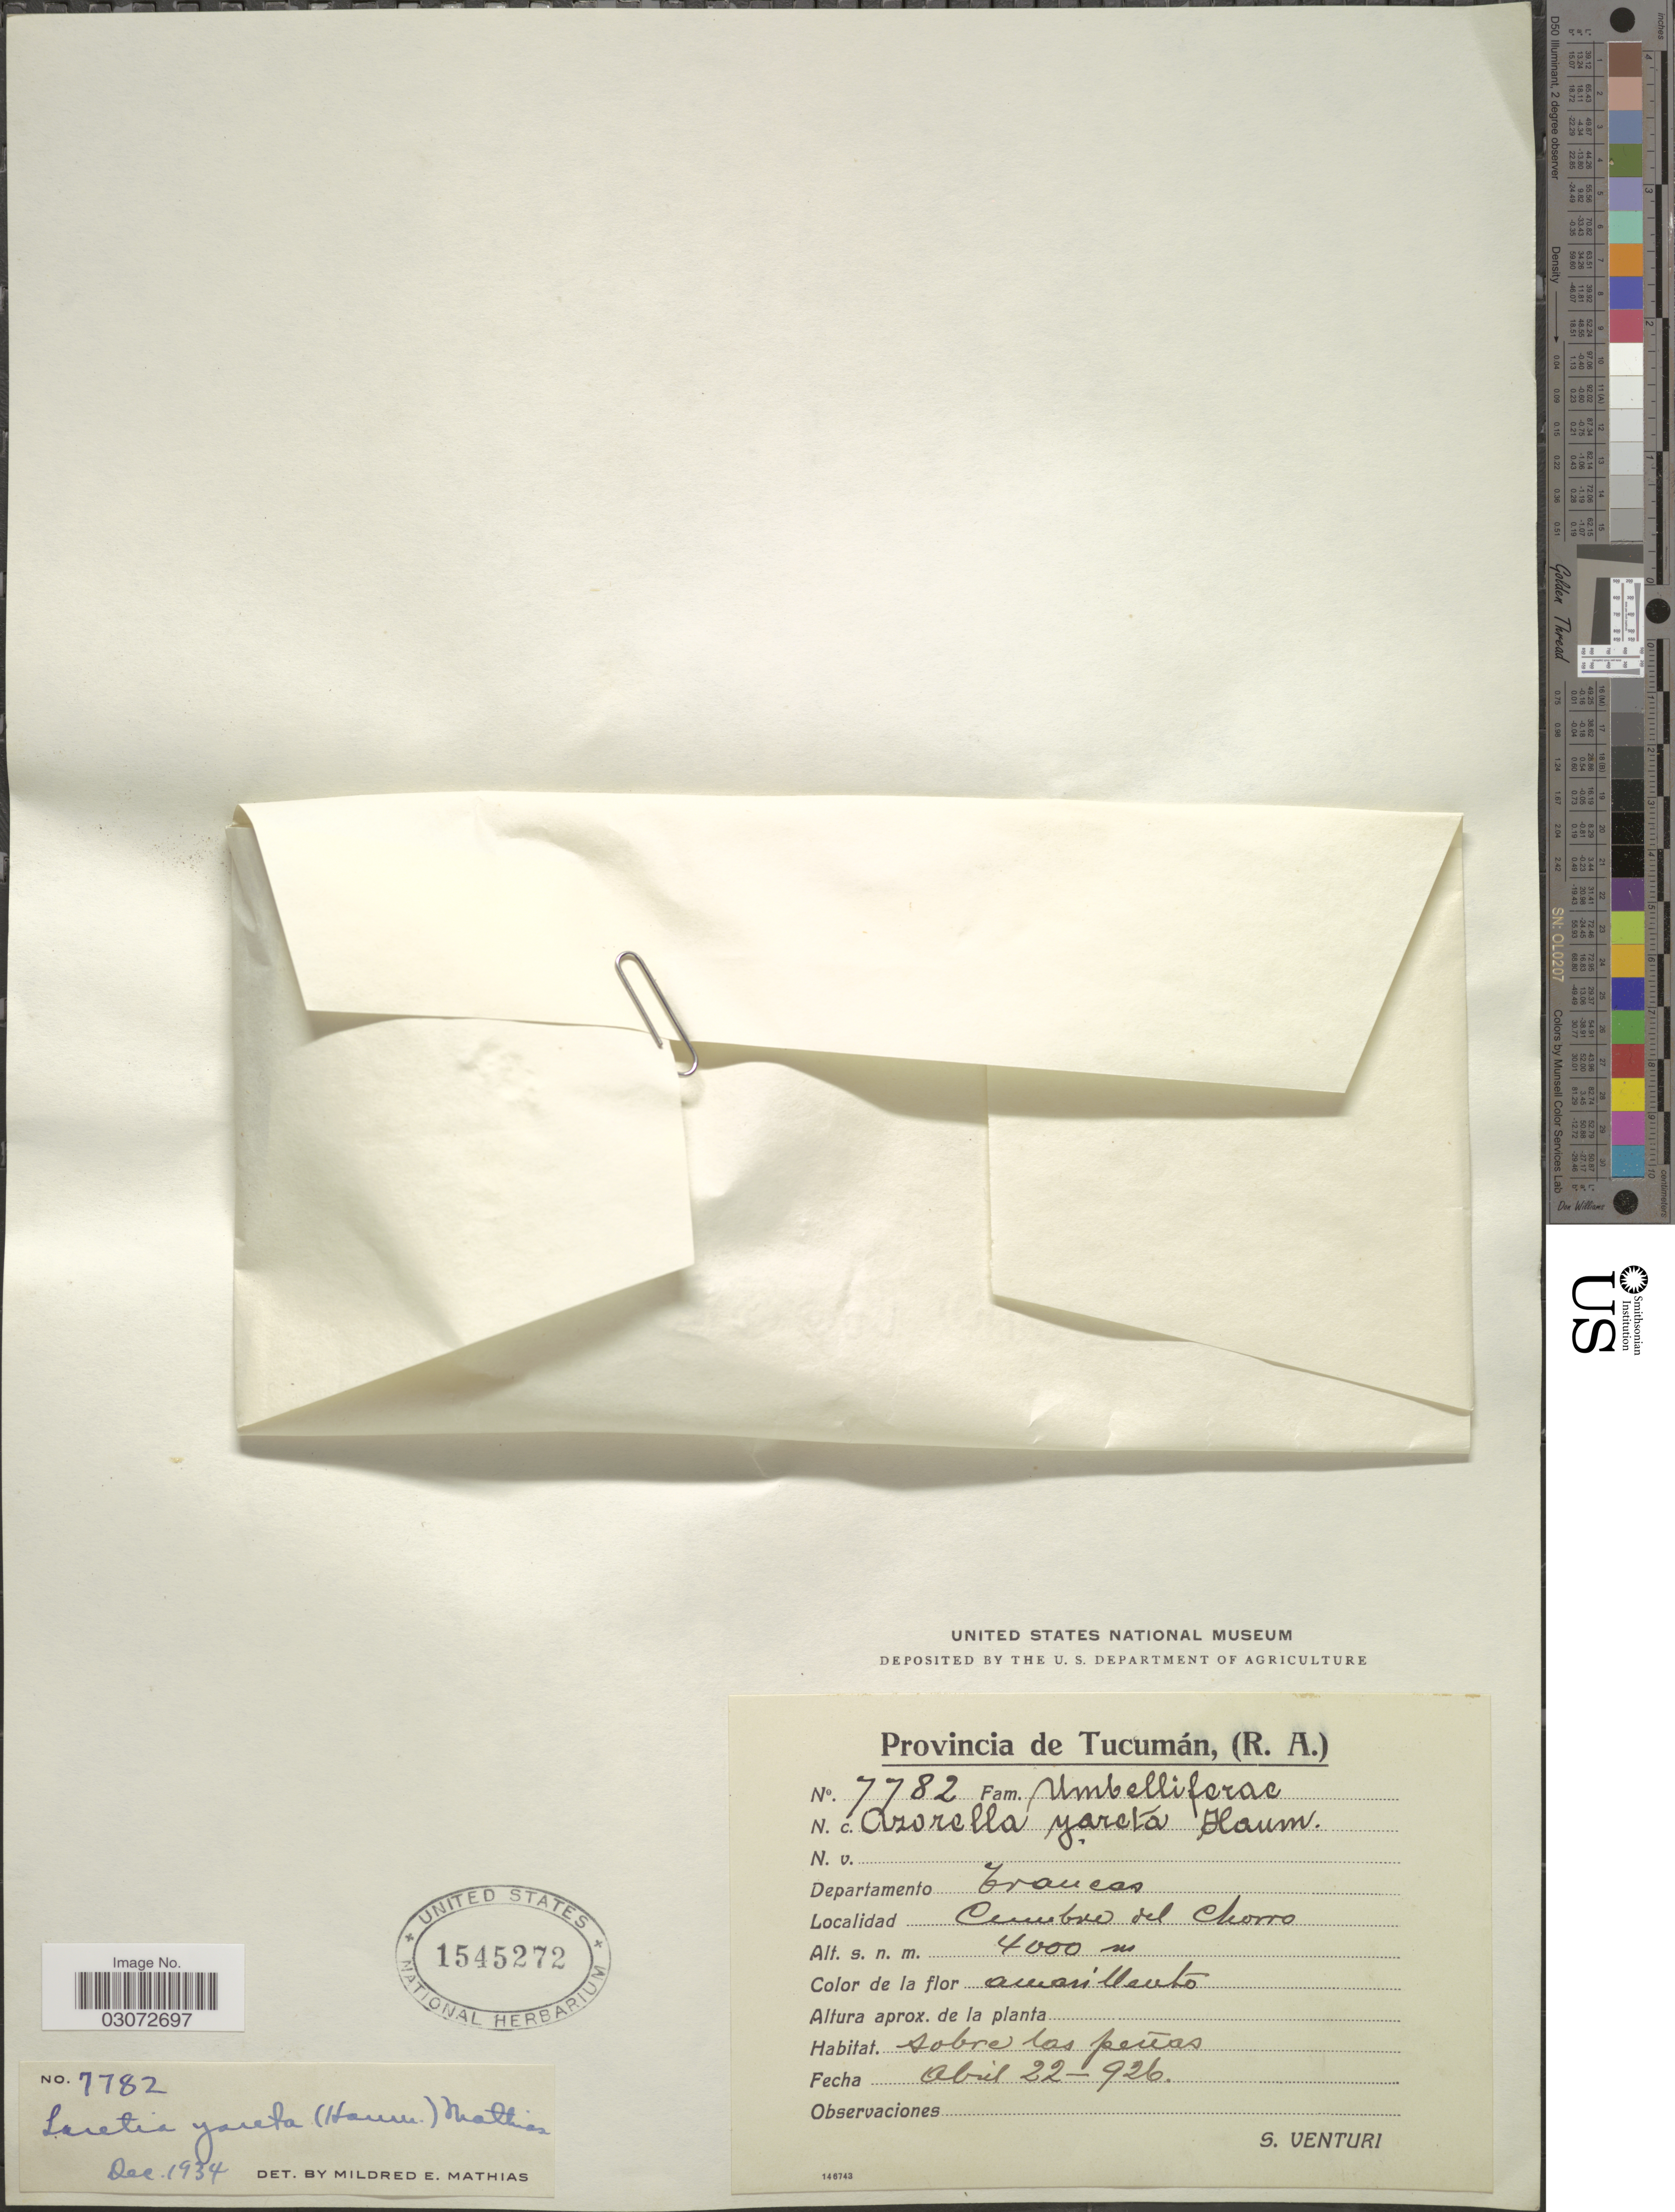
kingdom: Plantae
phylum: Tracheophyta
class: Magnoliopsida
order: Apiales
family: Apiaceae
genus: Azorella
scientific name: Azorella compacta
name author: Phil.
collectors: S. Venturi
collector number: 7782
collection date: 1926-04-22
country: Argentina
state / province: Tucuman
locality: Departamento Trancas. Cumbre del Chorro.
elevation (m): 4000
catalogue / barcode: US 1545272